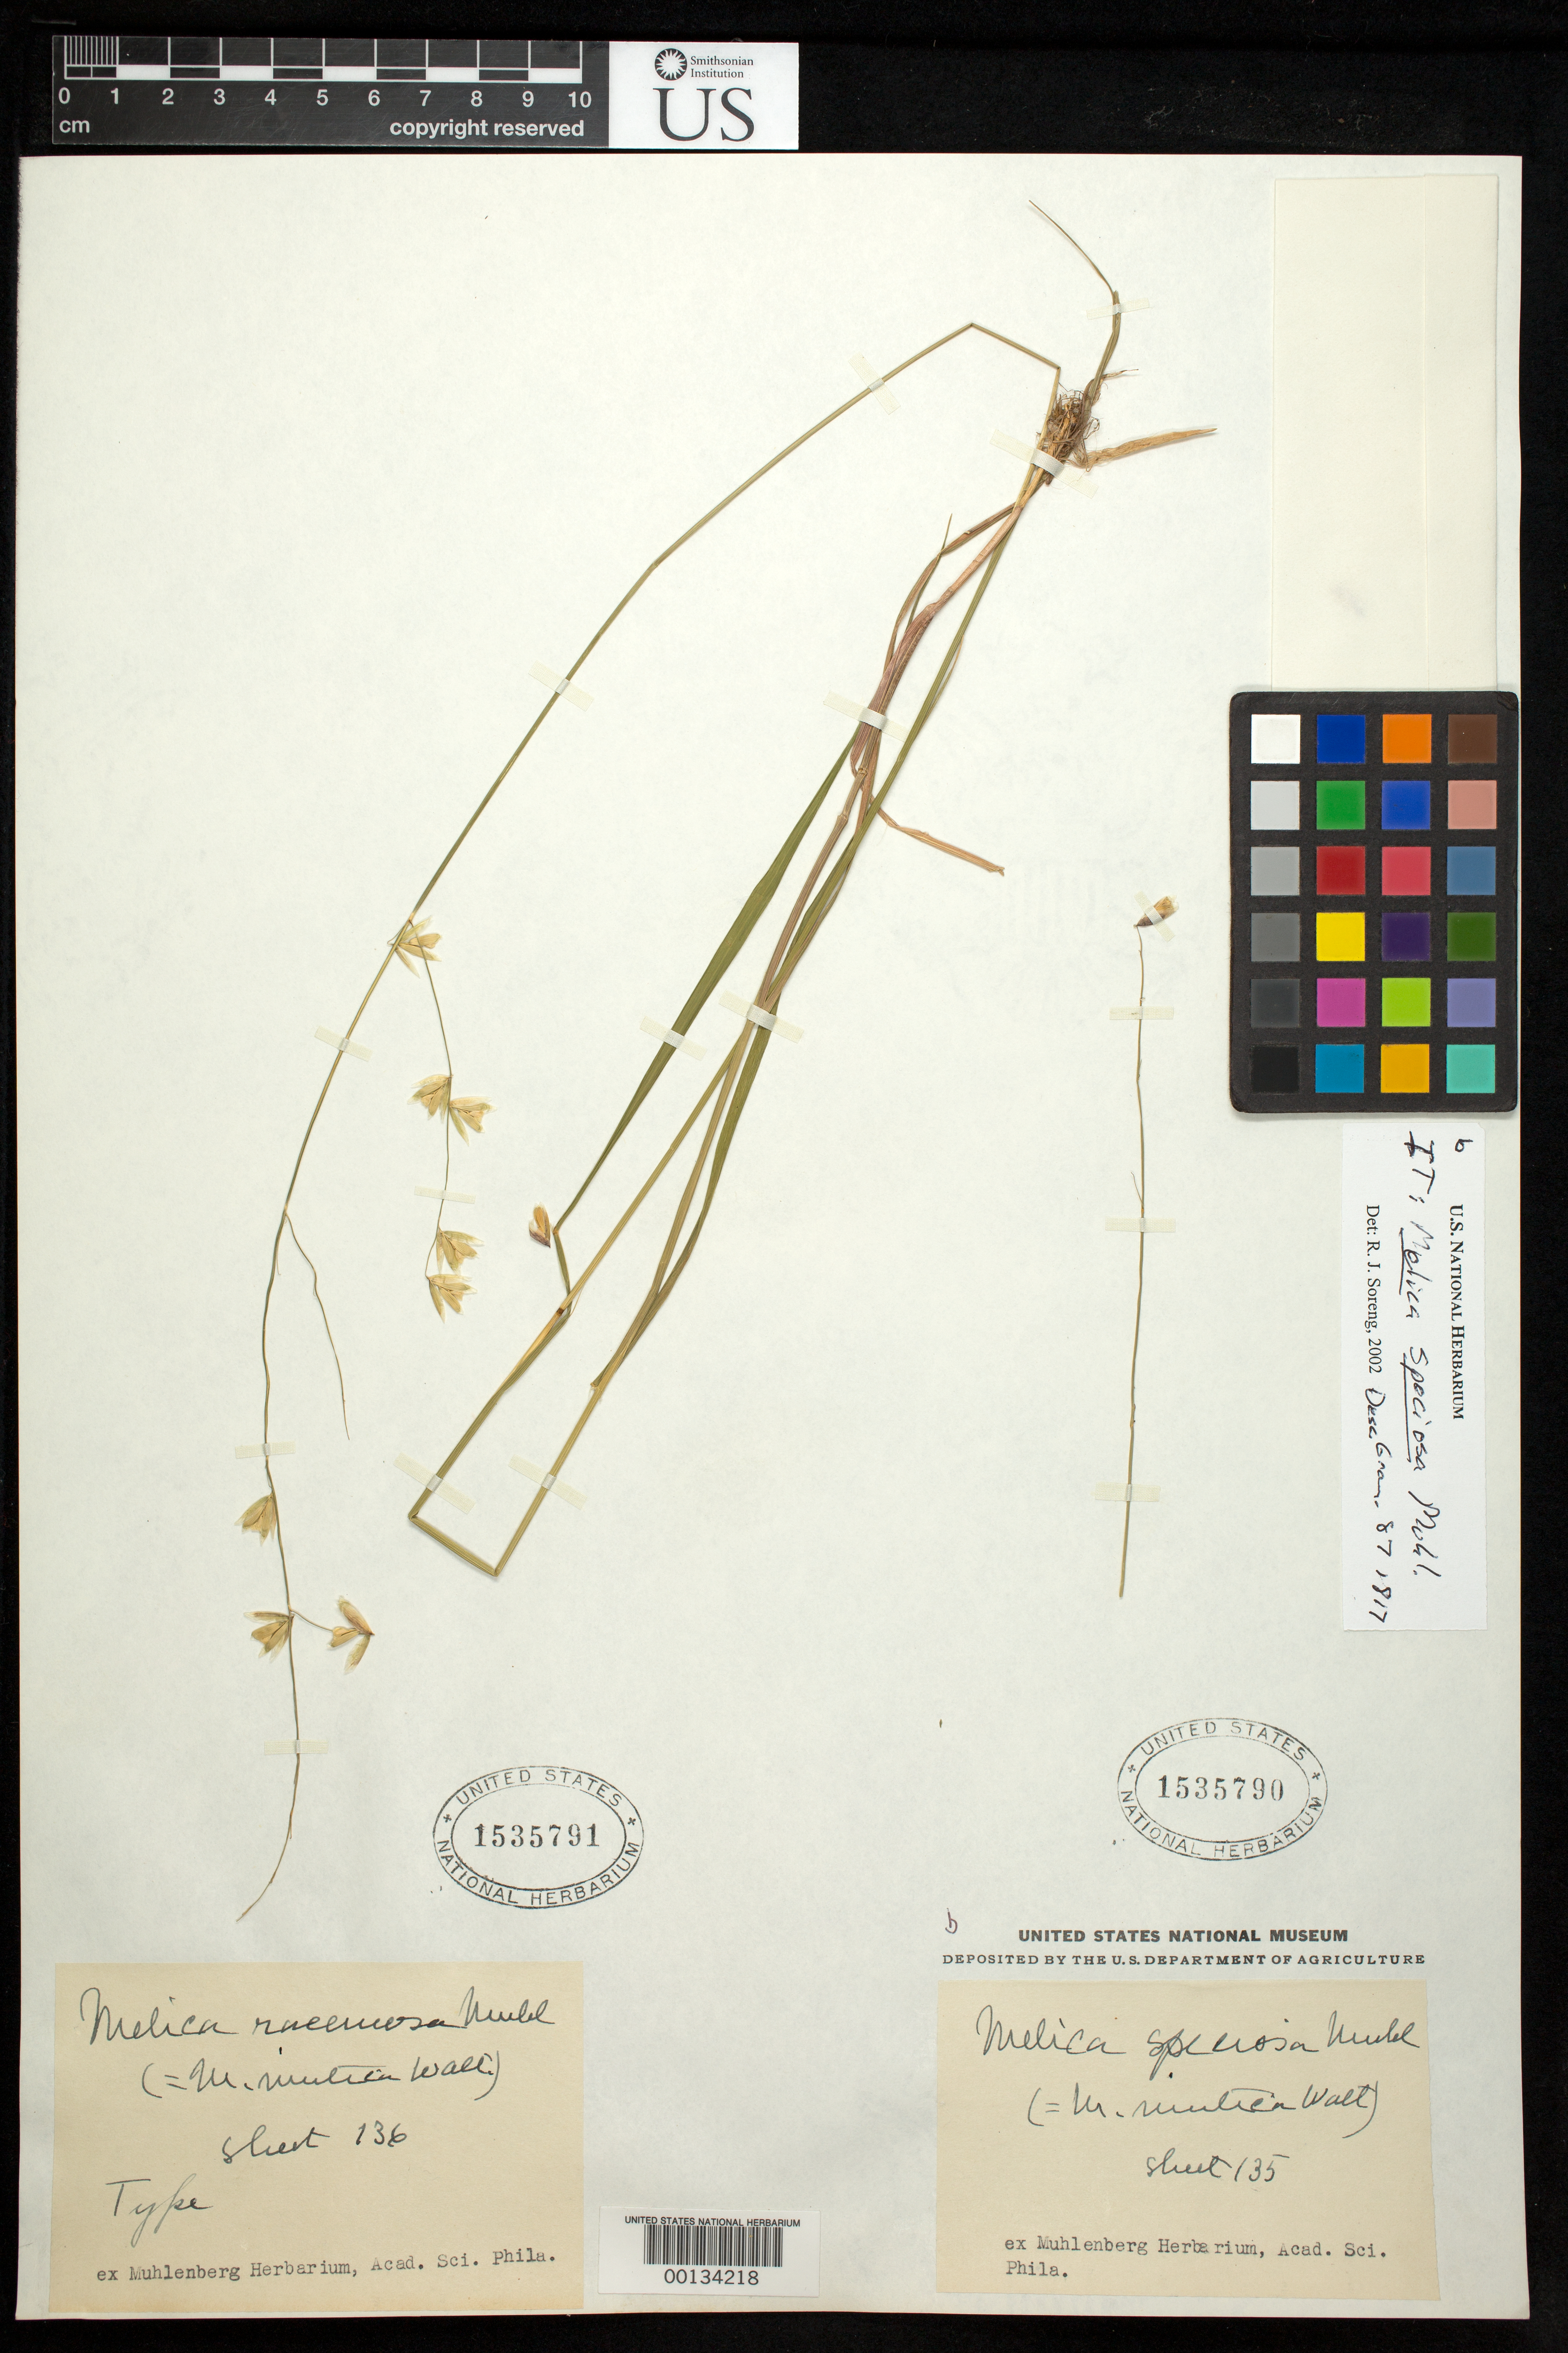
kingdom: Plantae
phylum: Tracheophyta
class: Liliopsida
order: Poales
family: Poaceae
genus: Melica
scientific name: Melica racemosa Muhl., nom. illeg.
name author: Muhl.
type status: Type Collection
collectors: G. H. Muhlenberg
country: United States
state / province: Georgia / South Carolina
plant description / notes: Fragment of type specimen ex herb. Muhlenberg, Academy of Science, Philadelphia. Type of Melica speciosa Muhl. (USNH 1535790) mounted on same sheet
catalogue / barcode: US 1535791